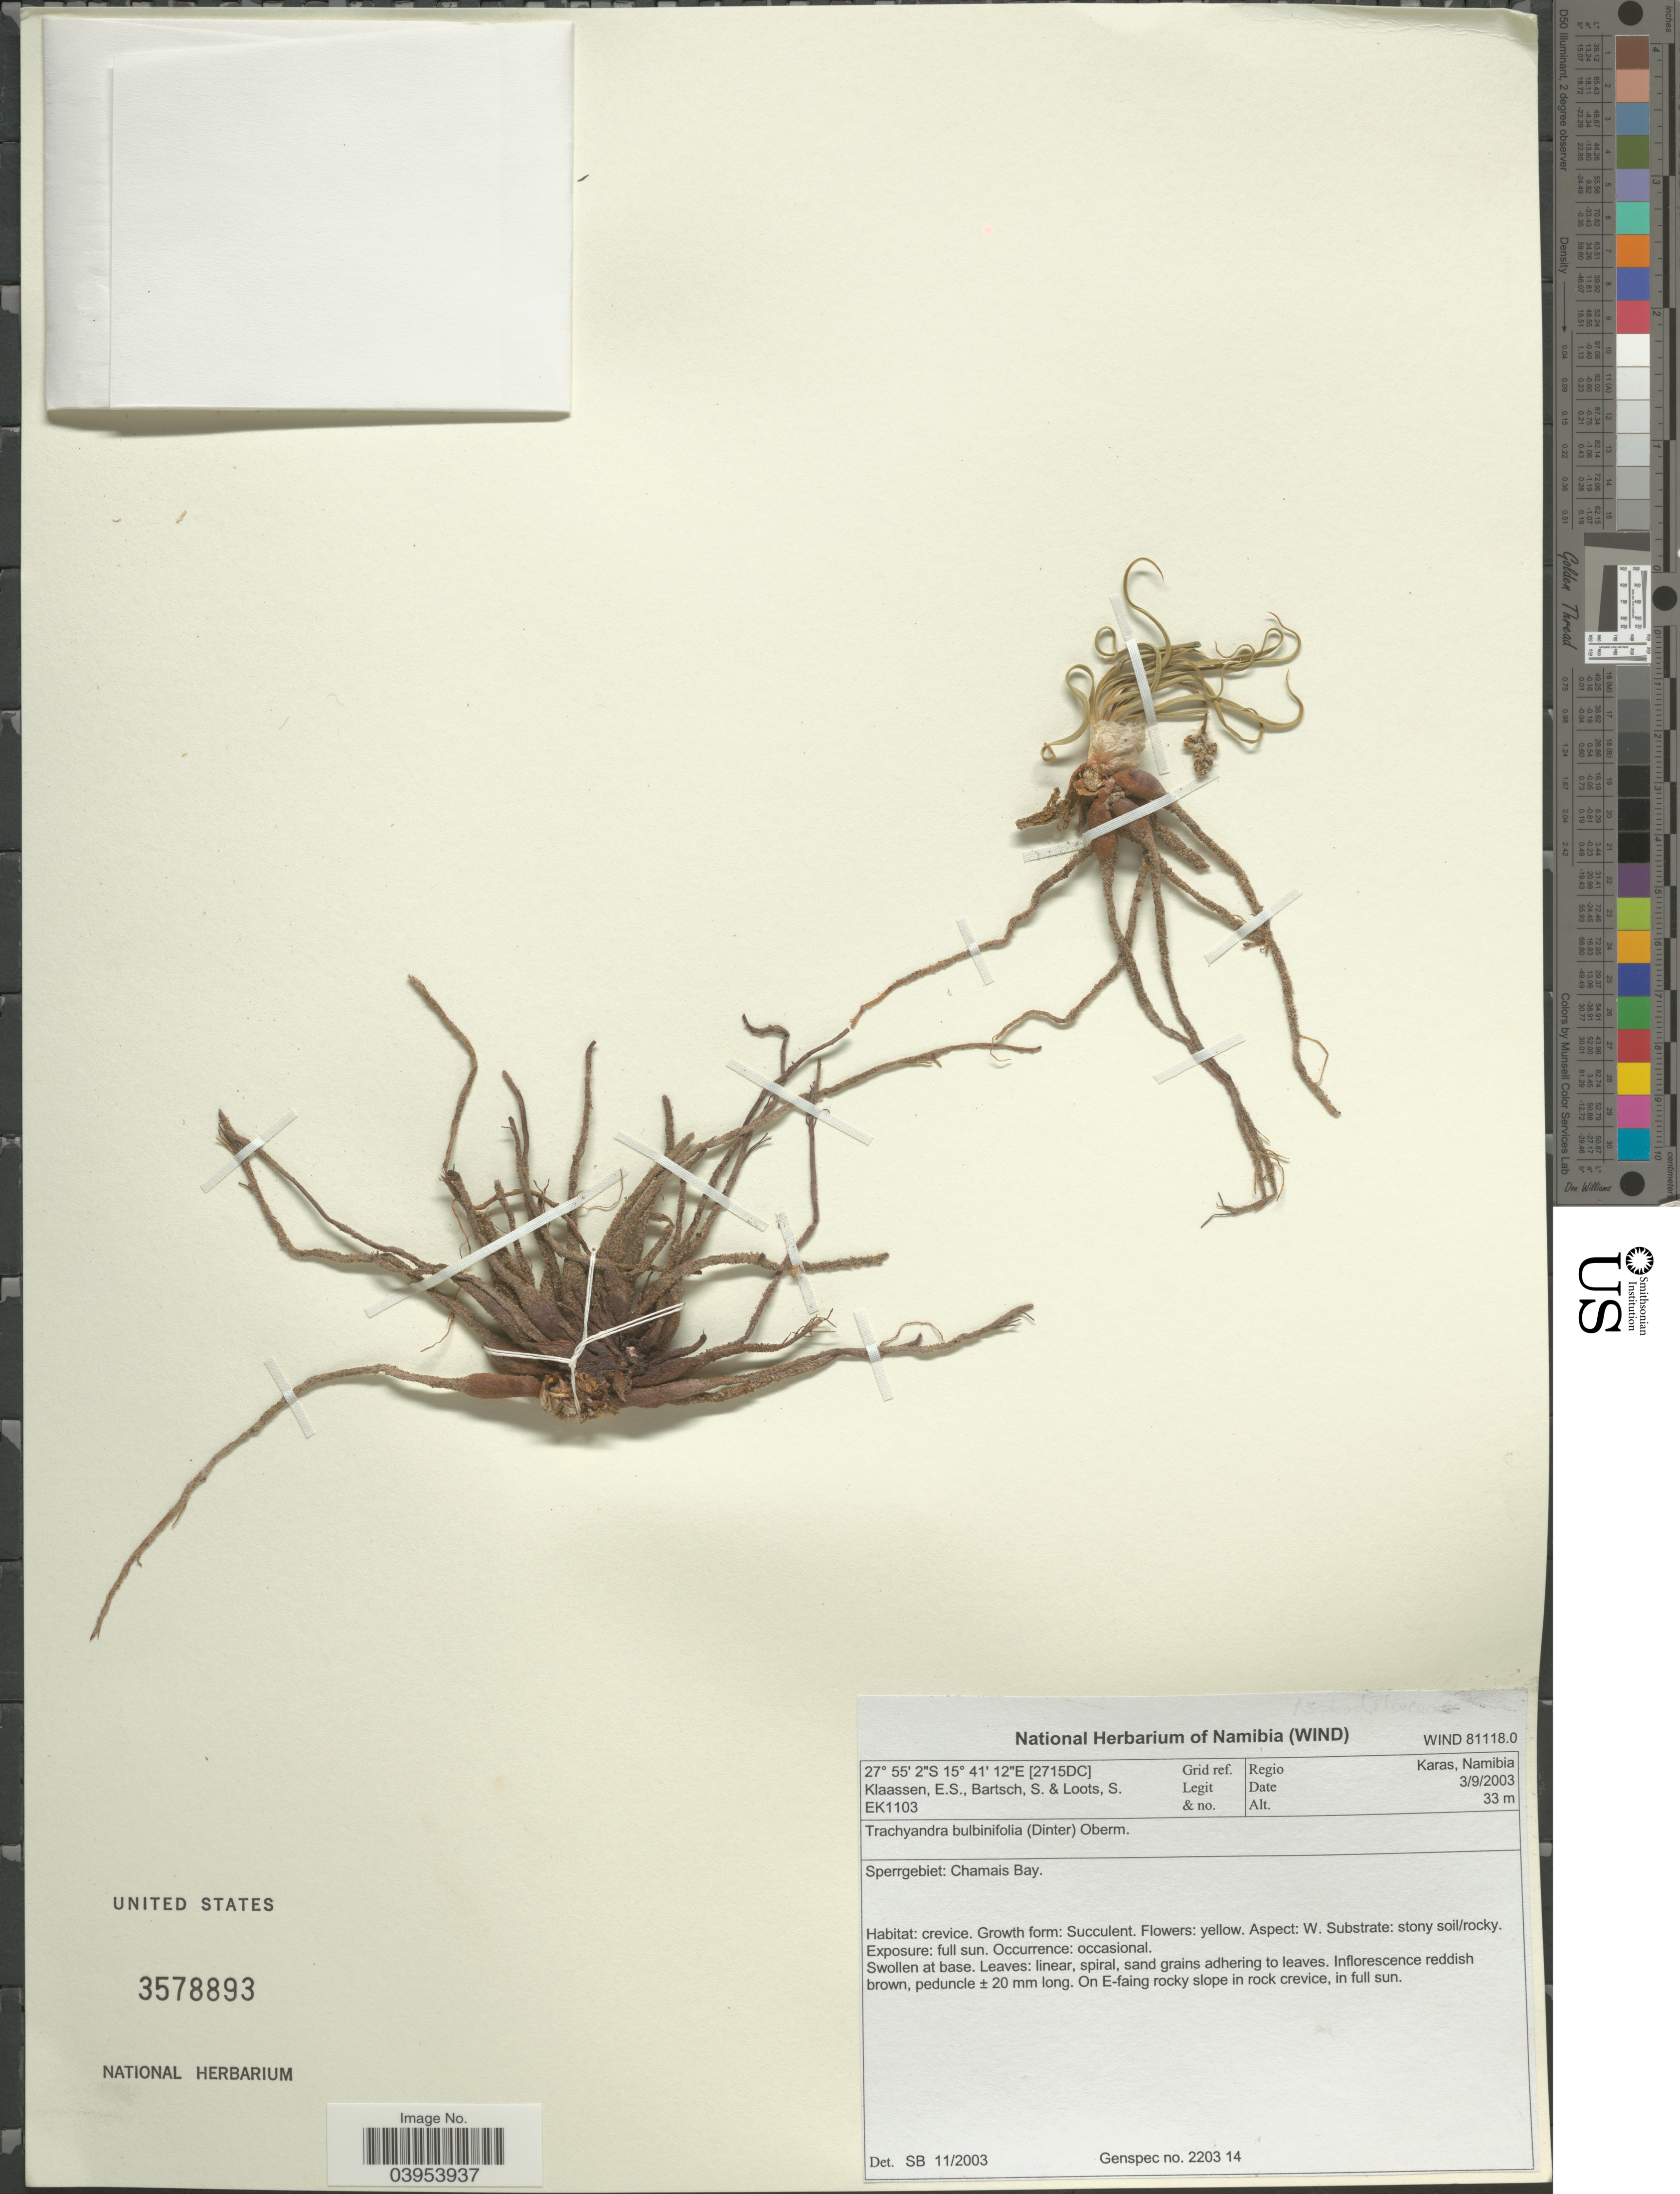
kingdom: Plantae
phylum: Tracheophyta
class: Liliopsida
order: Asparagales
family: Asphodelaceae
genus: Trachyandra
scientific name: Trachyandra bulbinifolia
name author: (Dinter) Oberm.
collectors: E. S. Klaassen, S. Bartsch & S. Loots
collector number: EK1103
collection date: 2003-09-03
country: Namibia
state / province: Karas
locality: [2715DC] Grid ref. Regio Karas. Sperrgebiet: Charmais Bay. Aspect: W. On E-faing rocky slope in rock crevice.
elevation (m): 33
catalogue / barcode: US 3578893